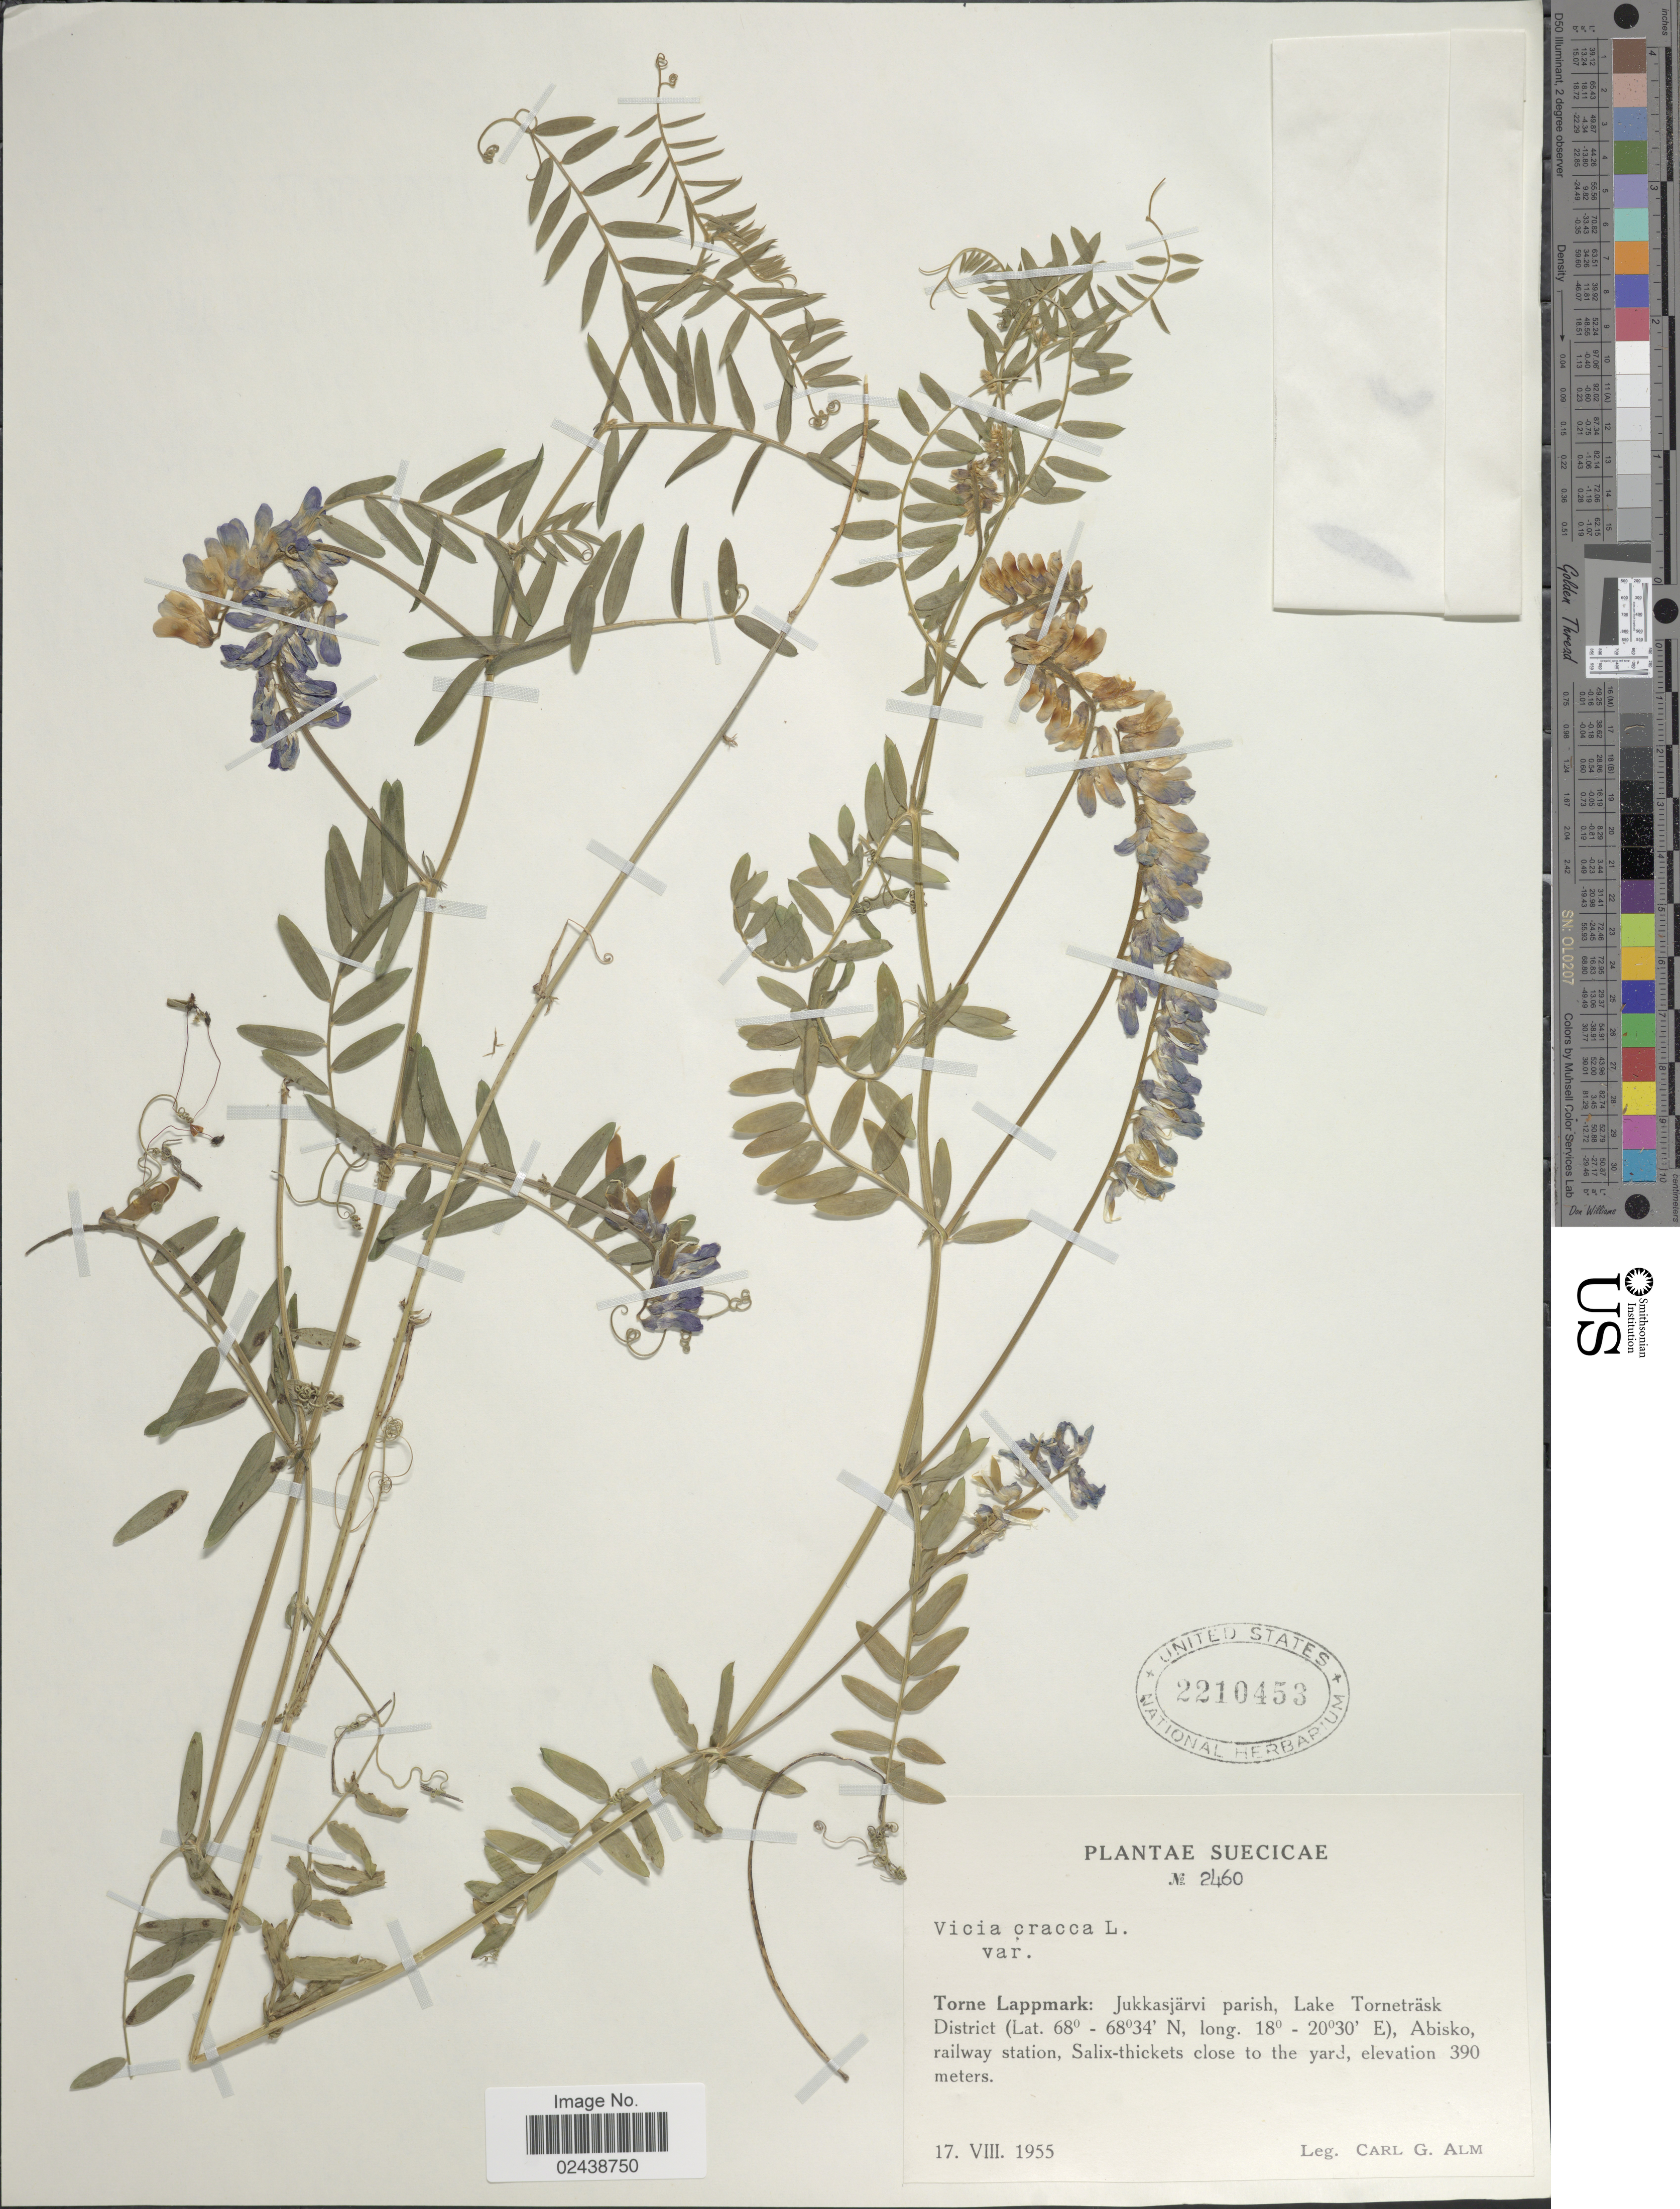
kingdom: Plantae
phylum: Tracheophyta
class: Magnoliopsida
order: Fabales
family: Fabaceae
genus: Vicia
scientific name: Vicia cracca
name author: L.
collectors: C. G. Alm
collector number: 2460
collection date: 1955-08-17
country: Sweden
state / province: Norrbotten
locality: Torne Lappmark: Jukkasjarvi parish, Lake Tornetrask District, Abisko, railway station, Salix- thickets close to the yard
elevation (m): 390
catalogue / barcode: US 2210453